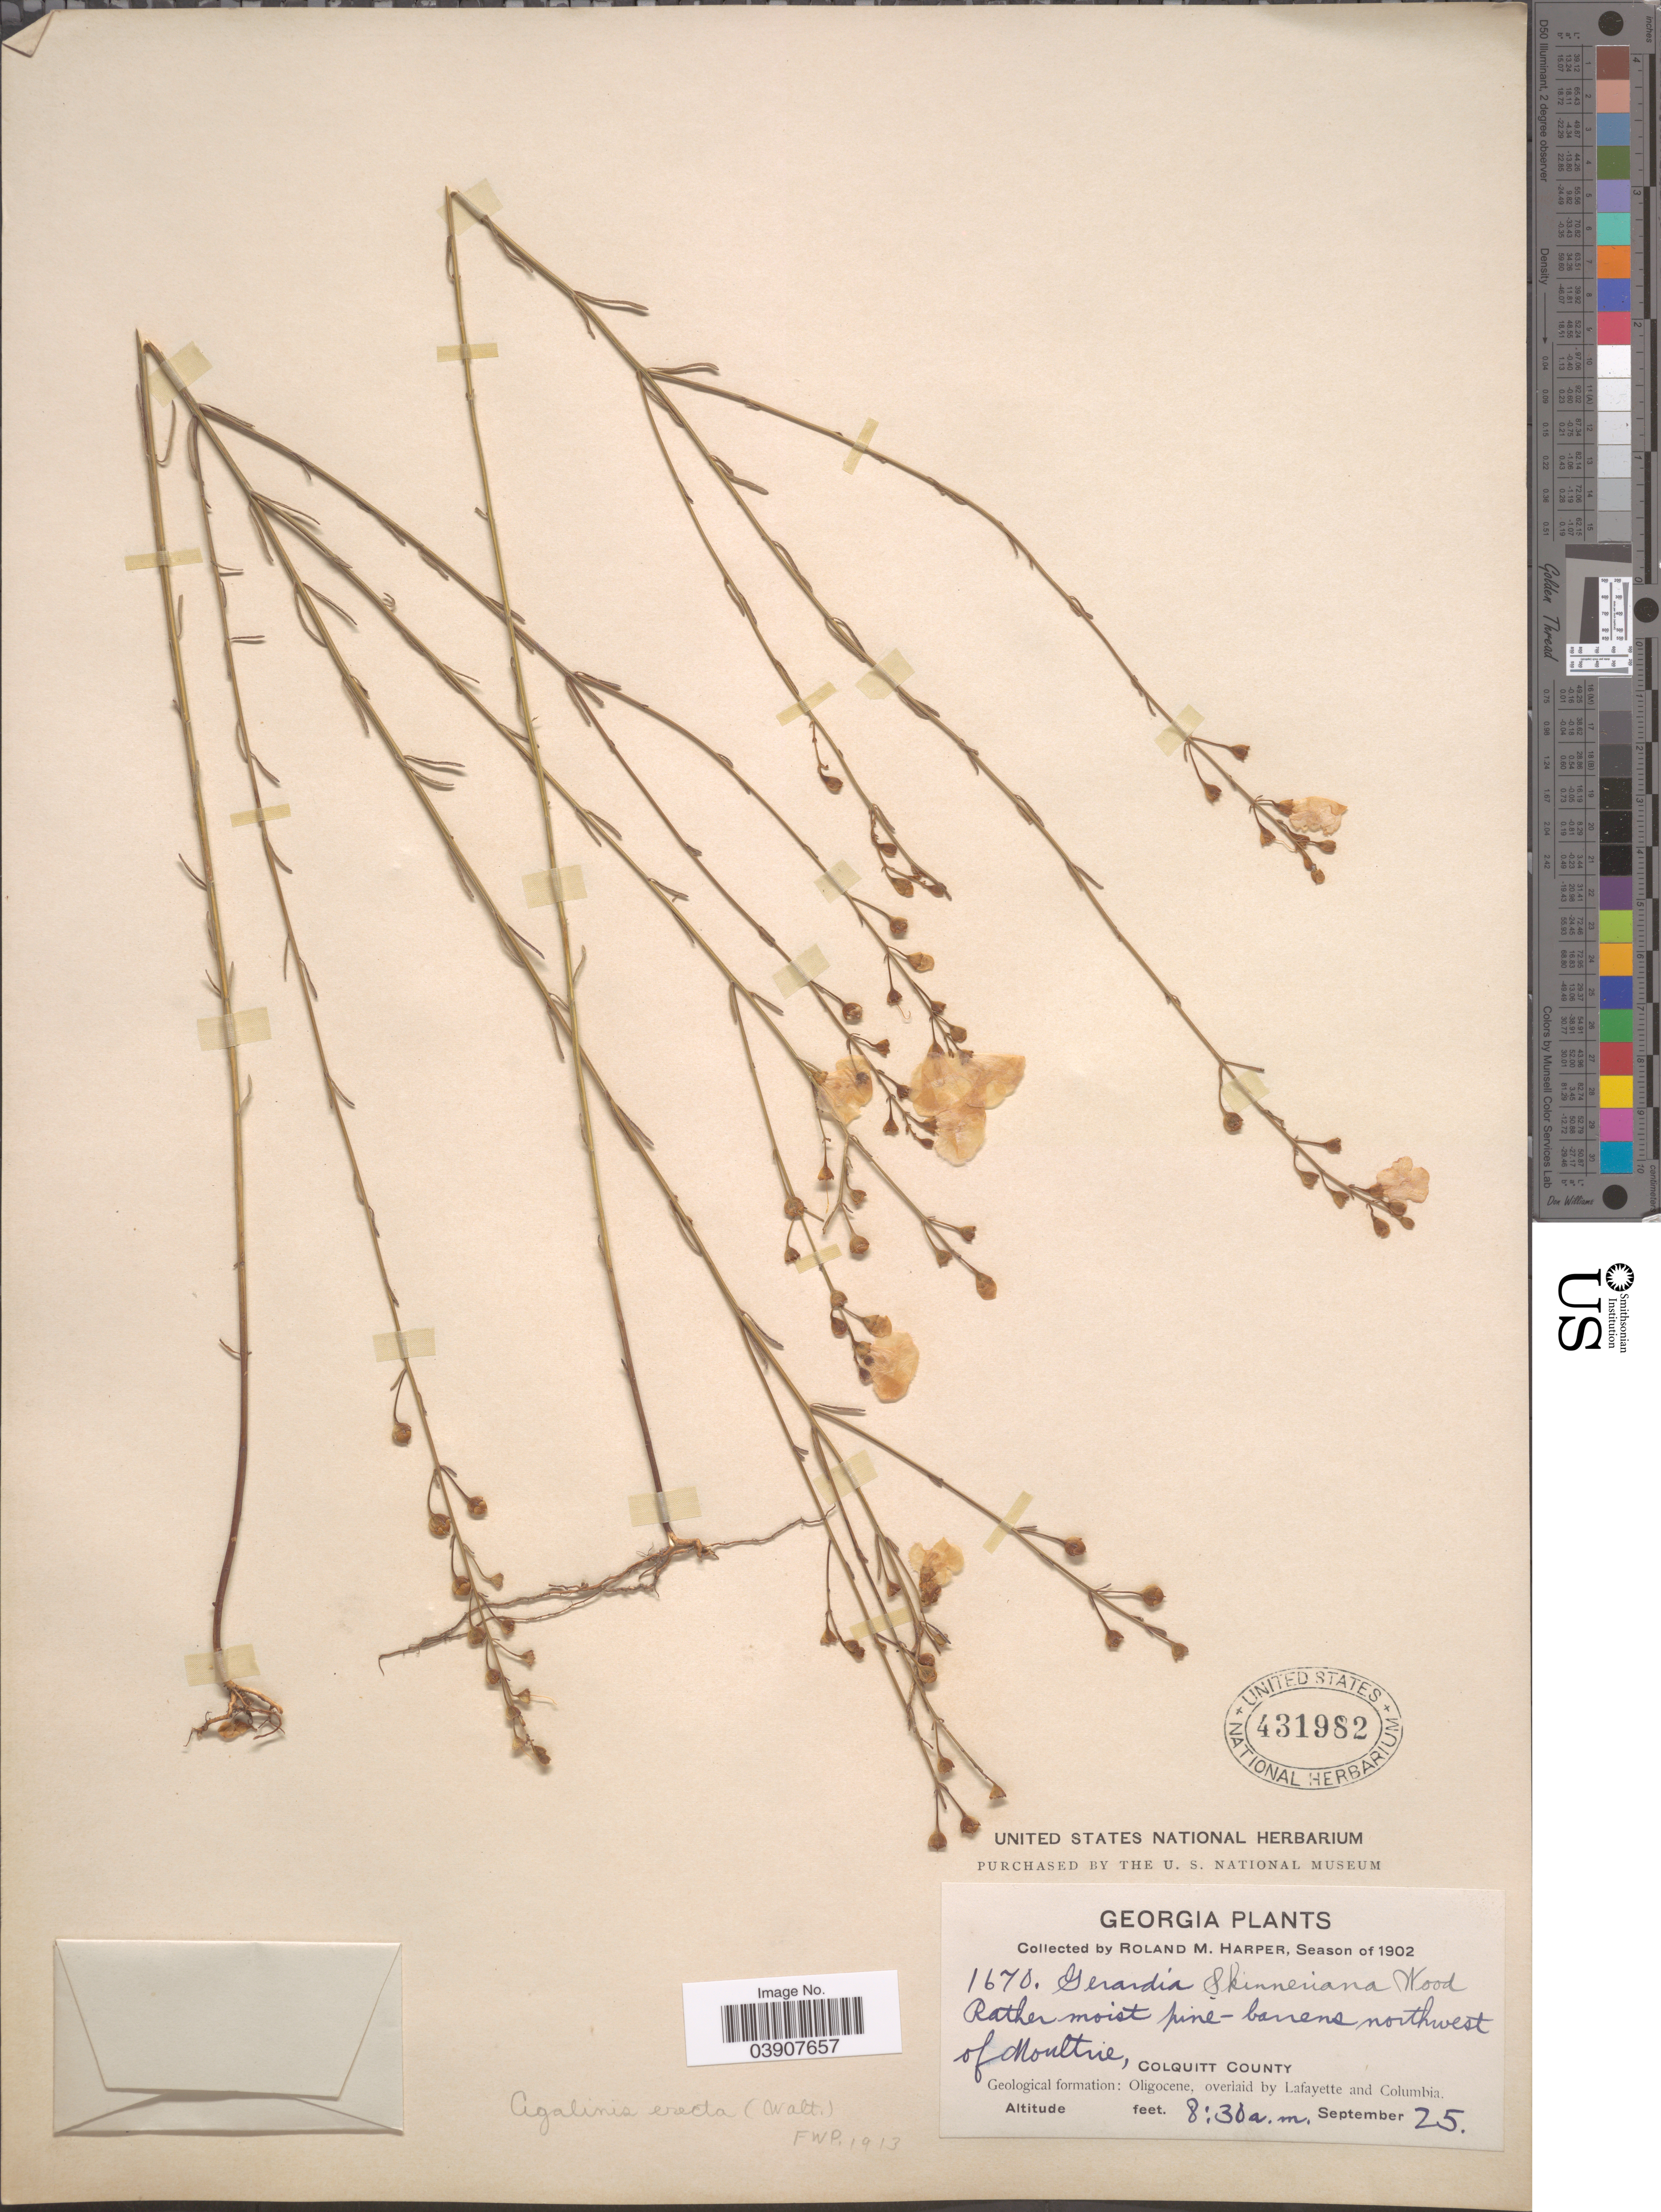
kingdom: Plantae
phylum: Tracheophyta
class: Magnoliopsida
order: Lamiales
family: Orobanchaceae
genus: Agalinis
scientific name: Agalinis erecta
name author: Pennell ex Small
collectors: R. M. Harper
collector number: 1670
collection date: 1902-09-25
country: United States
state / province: Georgia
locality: Northwest of Moultrie, Colquitt County. Geological formation: Oligocene, overlaid by Lafayette and Columbia.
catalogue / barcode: US 431982